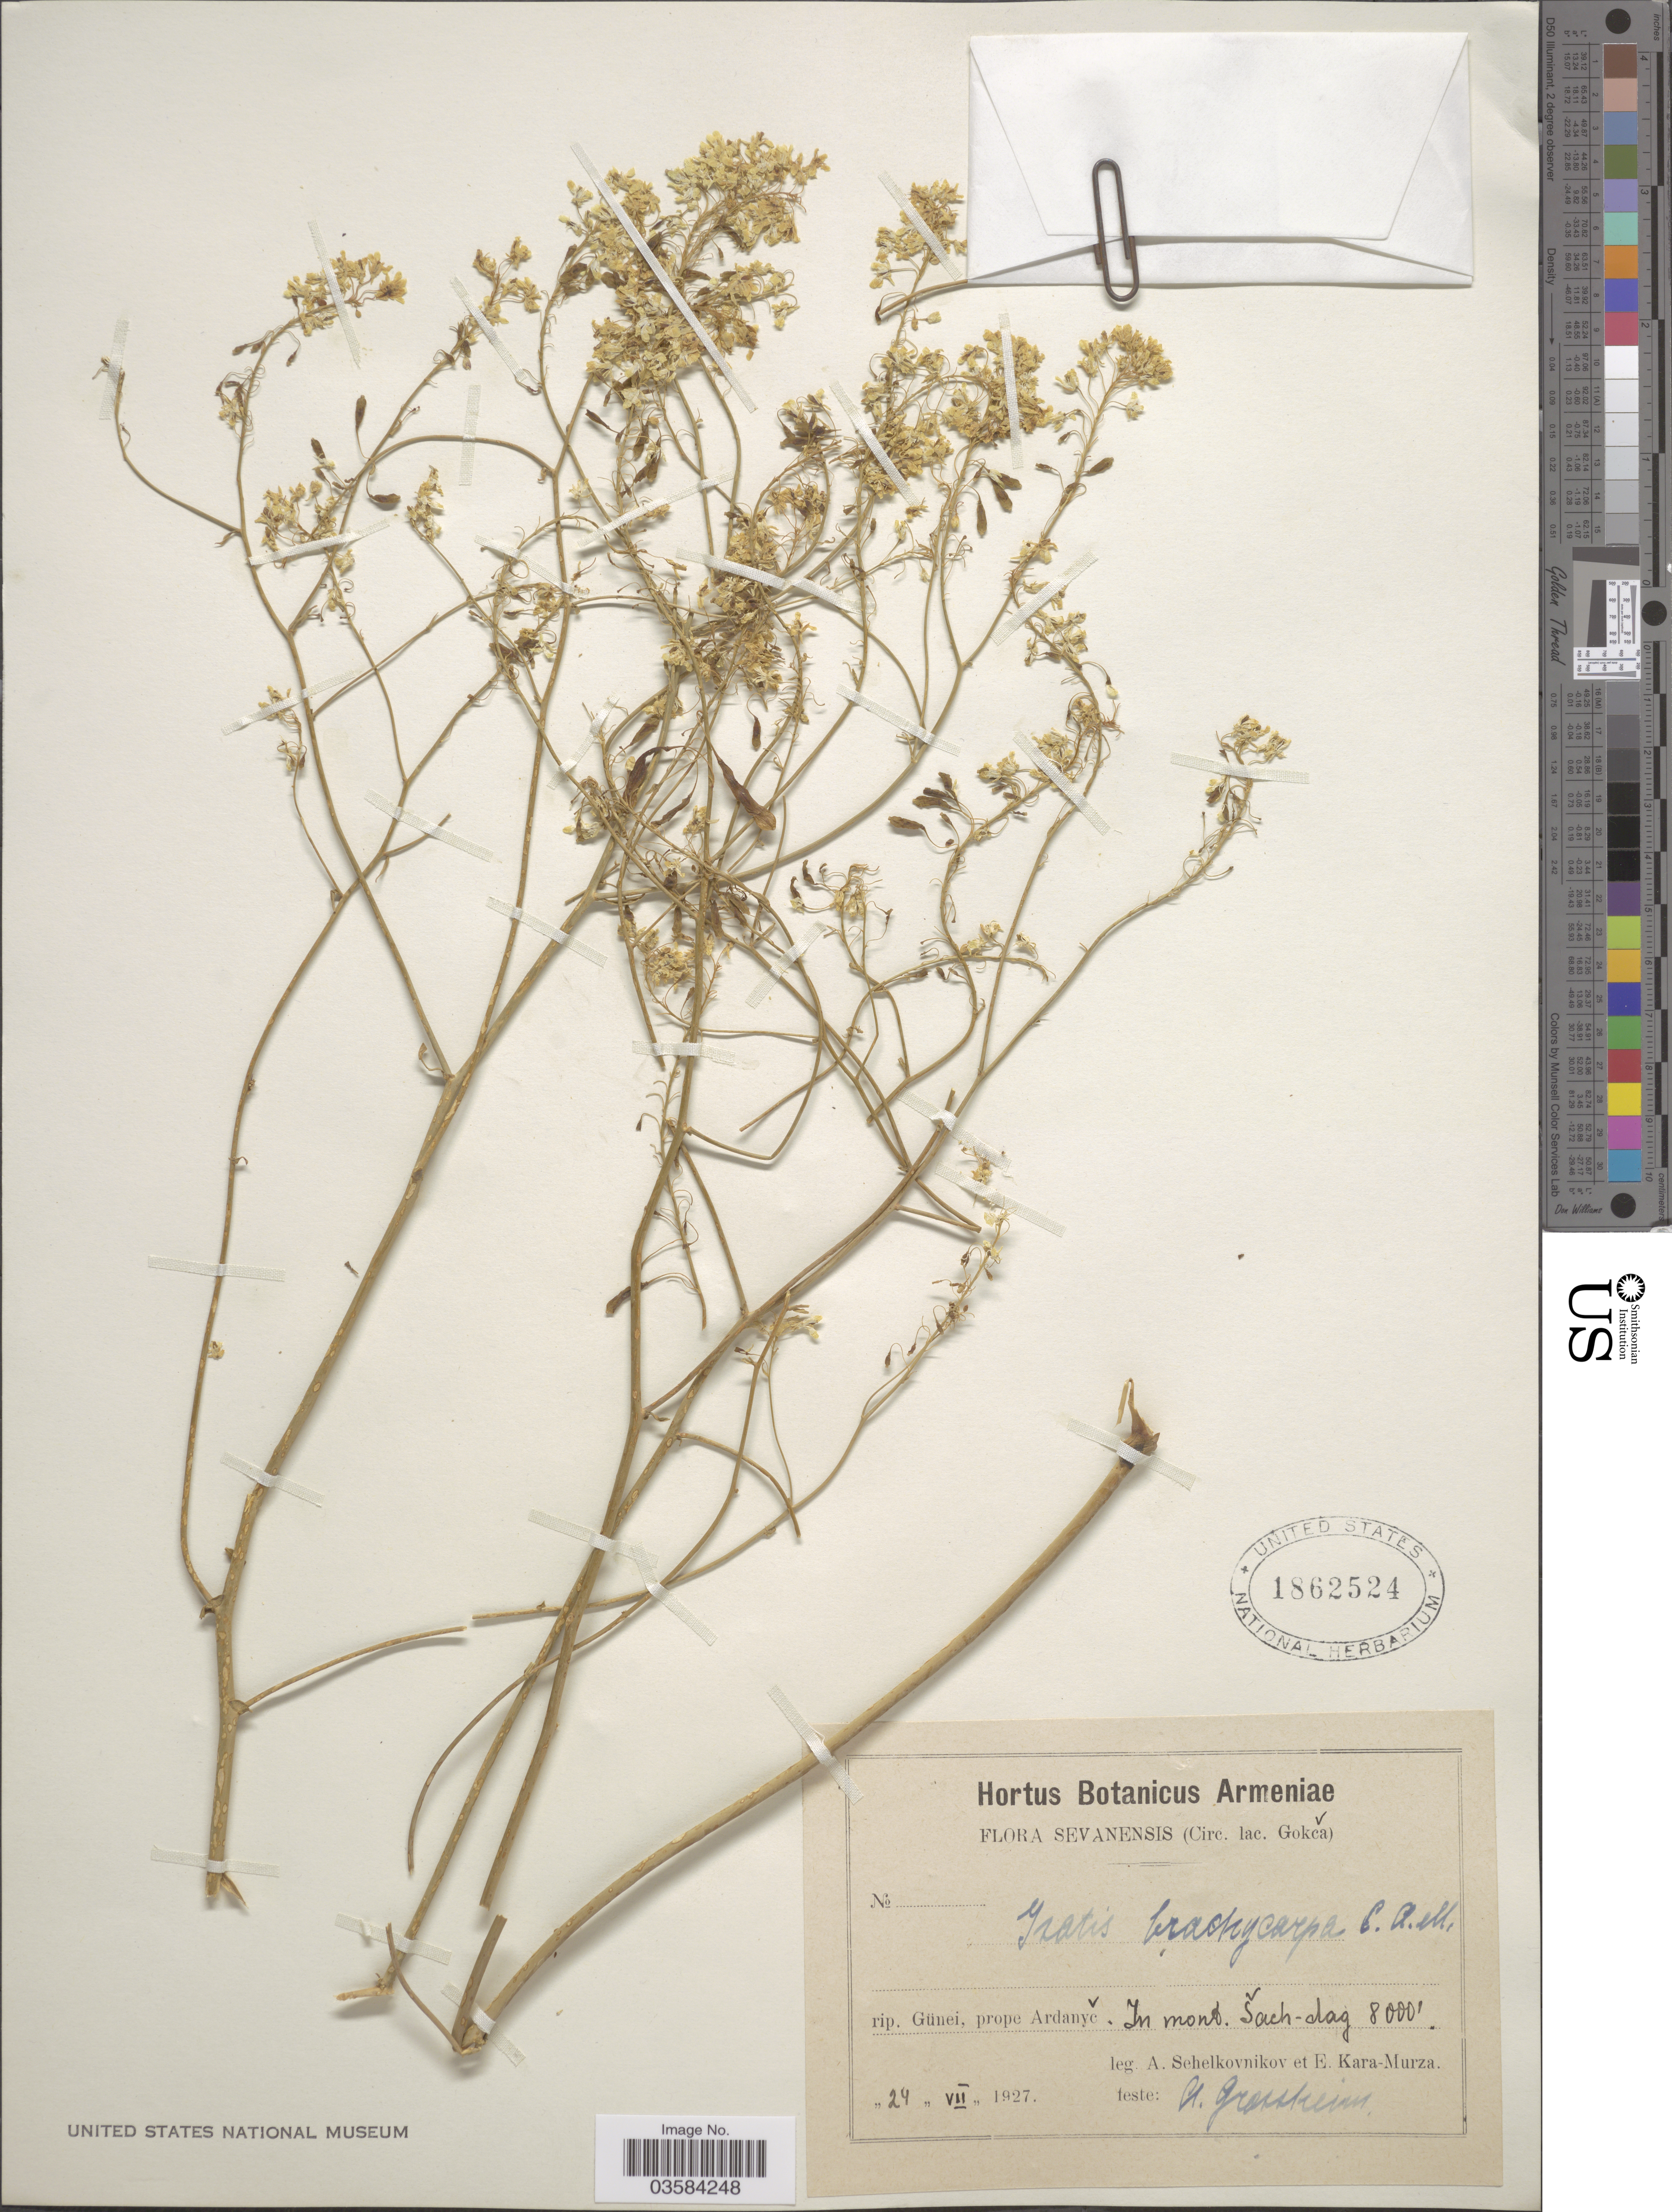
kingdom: Plantae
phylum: Tracheophyta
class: Magnoliopsida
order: Brassicales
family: Brassicaceae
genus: Isatis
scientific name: Isatis brachycarpa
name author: C.A. Mey.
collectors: A. Sehelkovnikov & E. Kara-Murza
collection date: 1927-07-24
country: Armenia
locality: Sevanensis (Circ. lac. Gokča). Rip. Günei, prope Ardanyĕ. In mont. Šach-dag.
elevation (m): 2438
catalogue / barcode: US 1862524